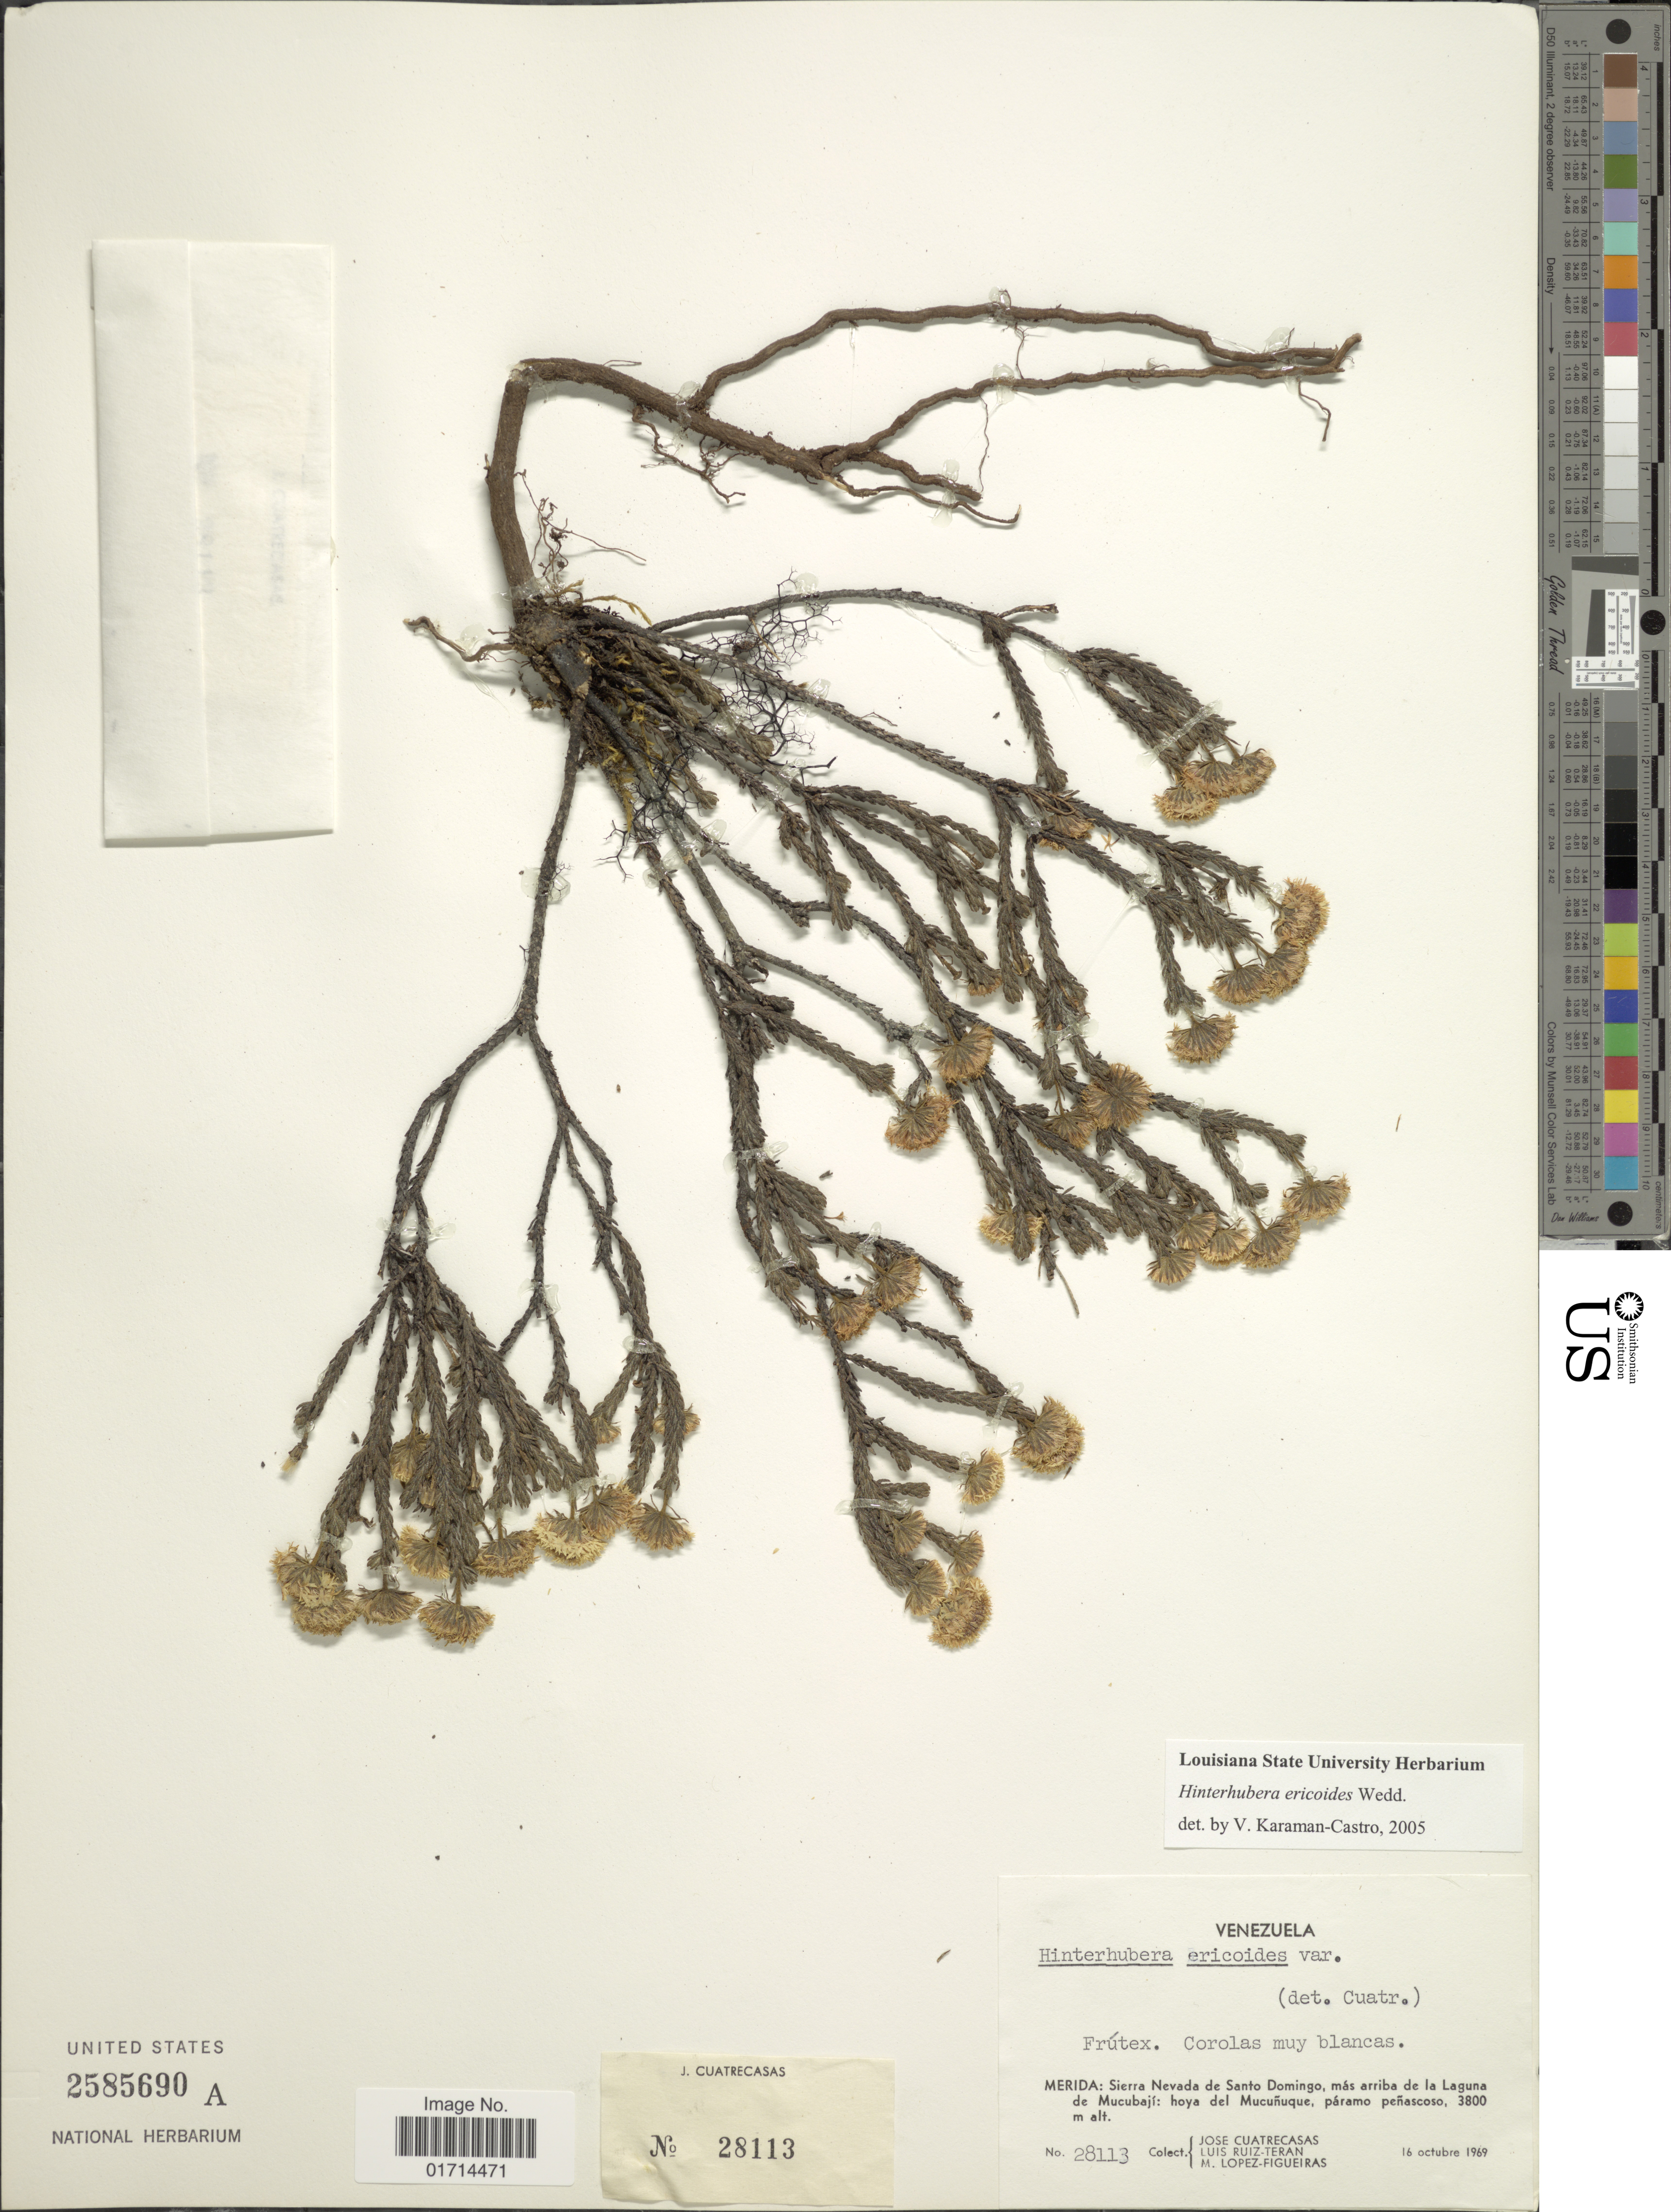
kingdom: Plantae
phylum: Tracheophyta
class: Magnoliopsida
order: Asterales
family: Asteraceae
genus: Hinterhubera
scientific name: Hinterhubera ericoides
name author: Wedd.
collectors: J. Cuatrecasas, L. Teran & M. Lopéz-F.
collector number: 28113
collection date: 1969-10-16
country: Venezuela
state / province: Mérida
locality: Sierra Nevada de Santo Domingo, mas arriba de la Laguna de Mucubaji: hoya del Mucunuque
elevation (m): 3800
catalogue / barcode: US 2585690A